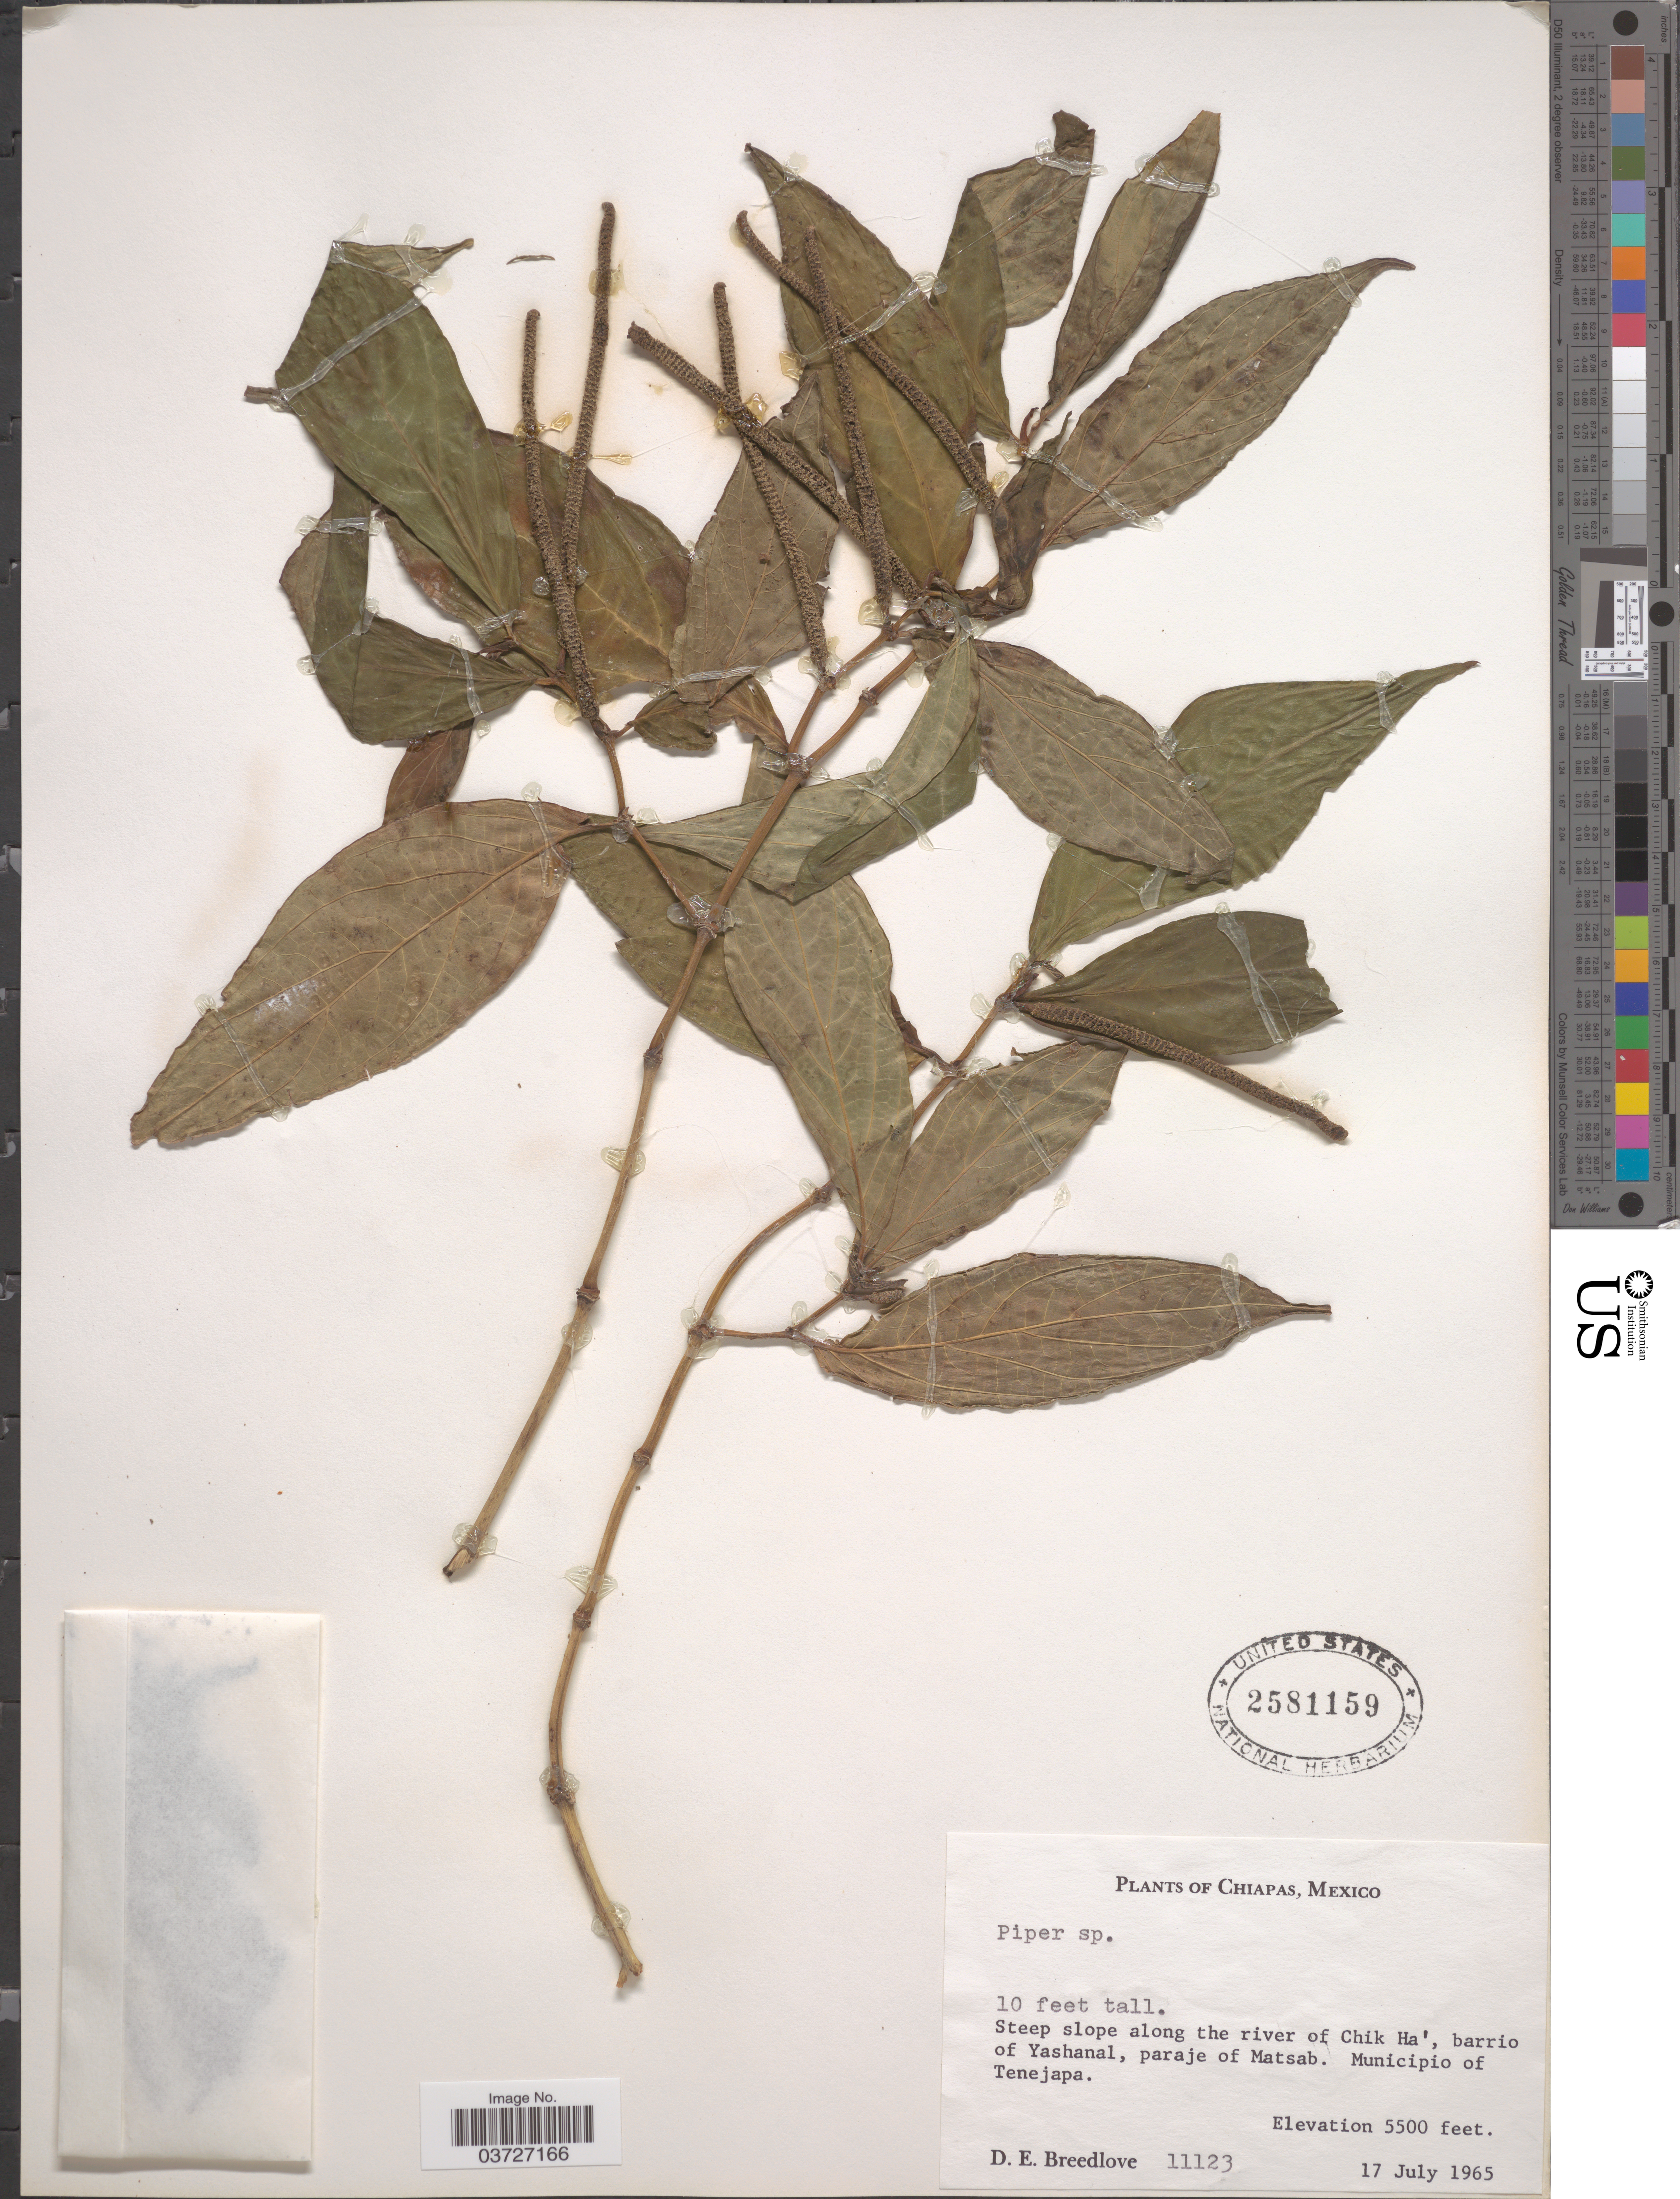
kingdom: Plantae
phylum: Tracheophyta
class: Magnoliopsida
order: Piperales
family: Piperaceae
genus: Piper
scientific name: Piper sp.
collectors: D. E. Breedlove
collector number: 11123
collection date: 1965-07-17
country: Mexico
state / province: Chiapas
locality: Steep slope along the river of Chik Ha', barrio of Yashanal, paraje of Matsab. Municipio of Tenejapa.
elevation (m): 1676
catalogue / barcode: US 2581159